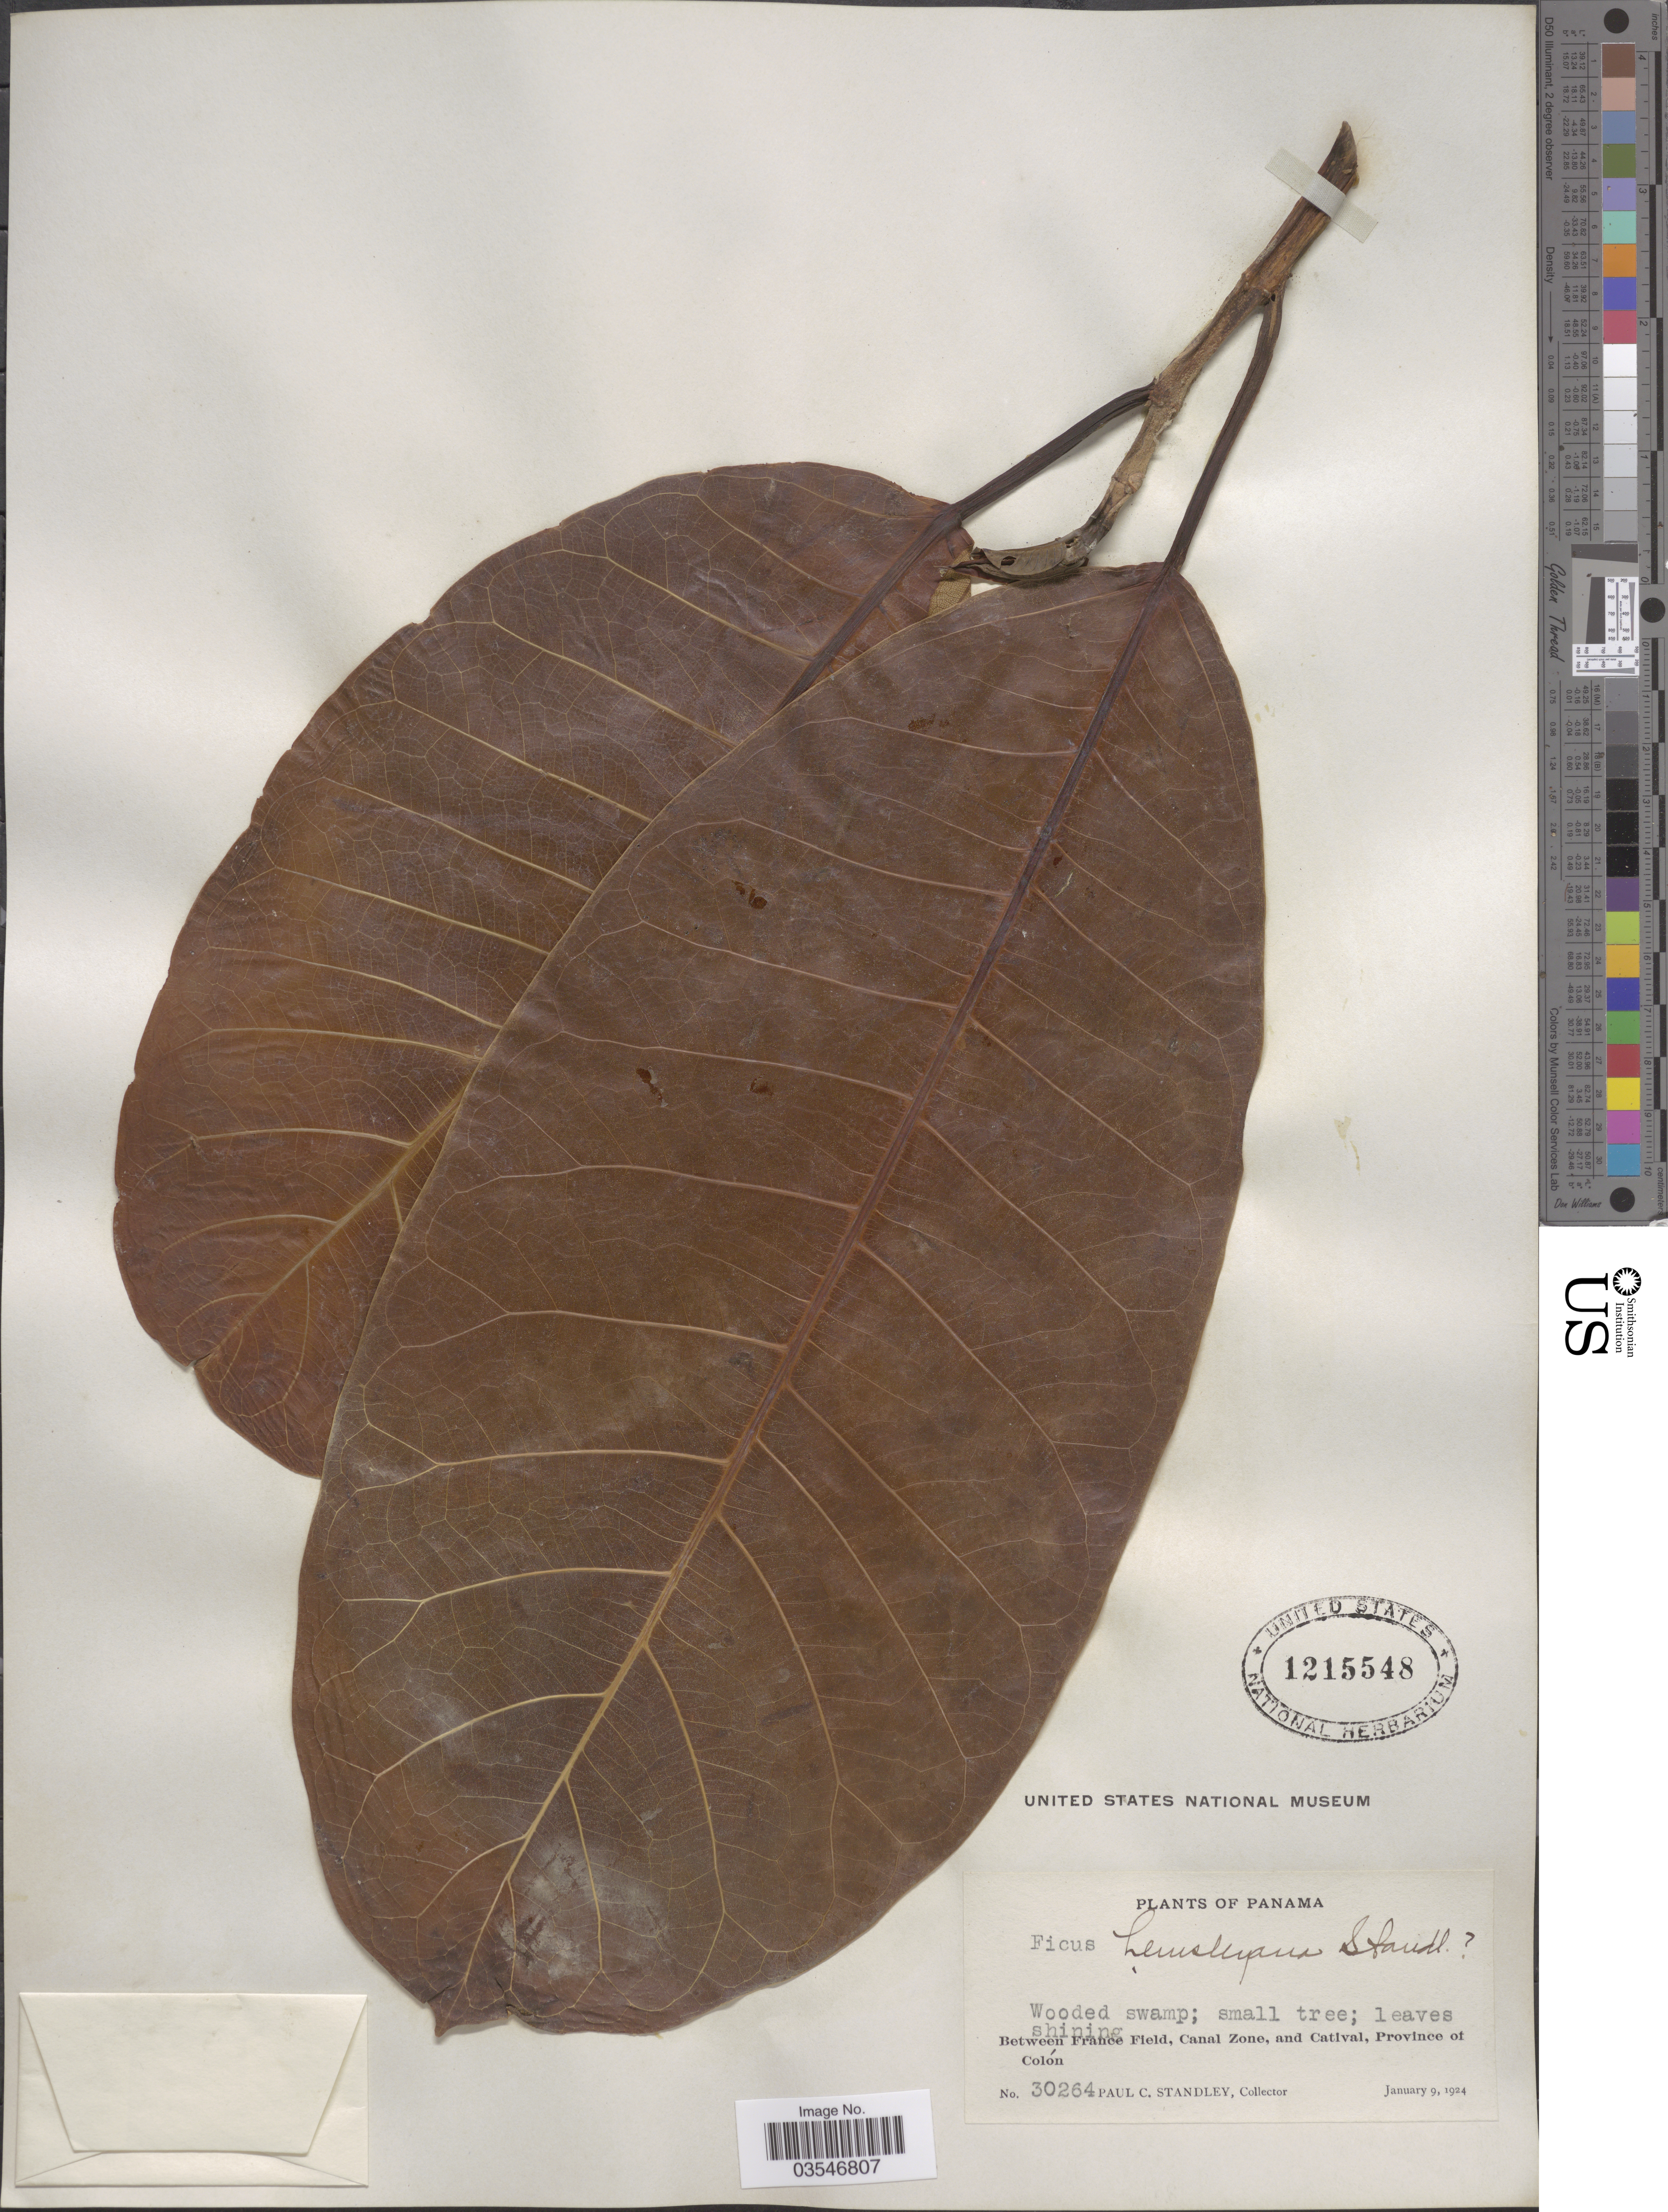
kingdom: Plantae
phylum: Tracheophyta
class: Magnoliopsida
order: Rosales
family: Moraceae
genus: Ficus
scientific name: Ficus hemsleyana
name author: King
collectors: P. C. Standley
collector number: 30264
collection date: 1924-01-09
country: Panama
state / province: Colón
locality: Between France Field, Canal Zone, and Catival.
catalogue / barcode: US 1215548